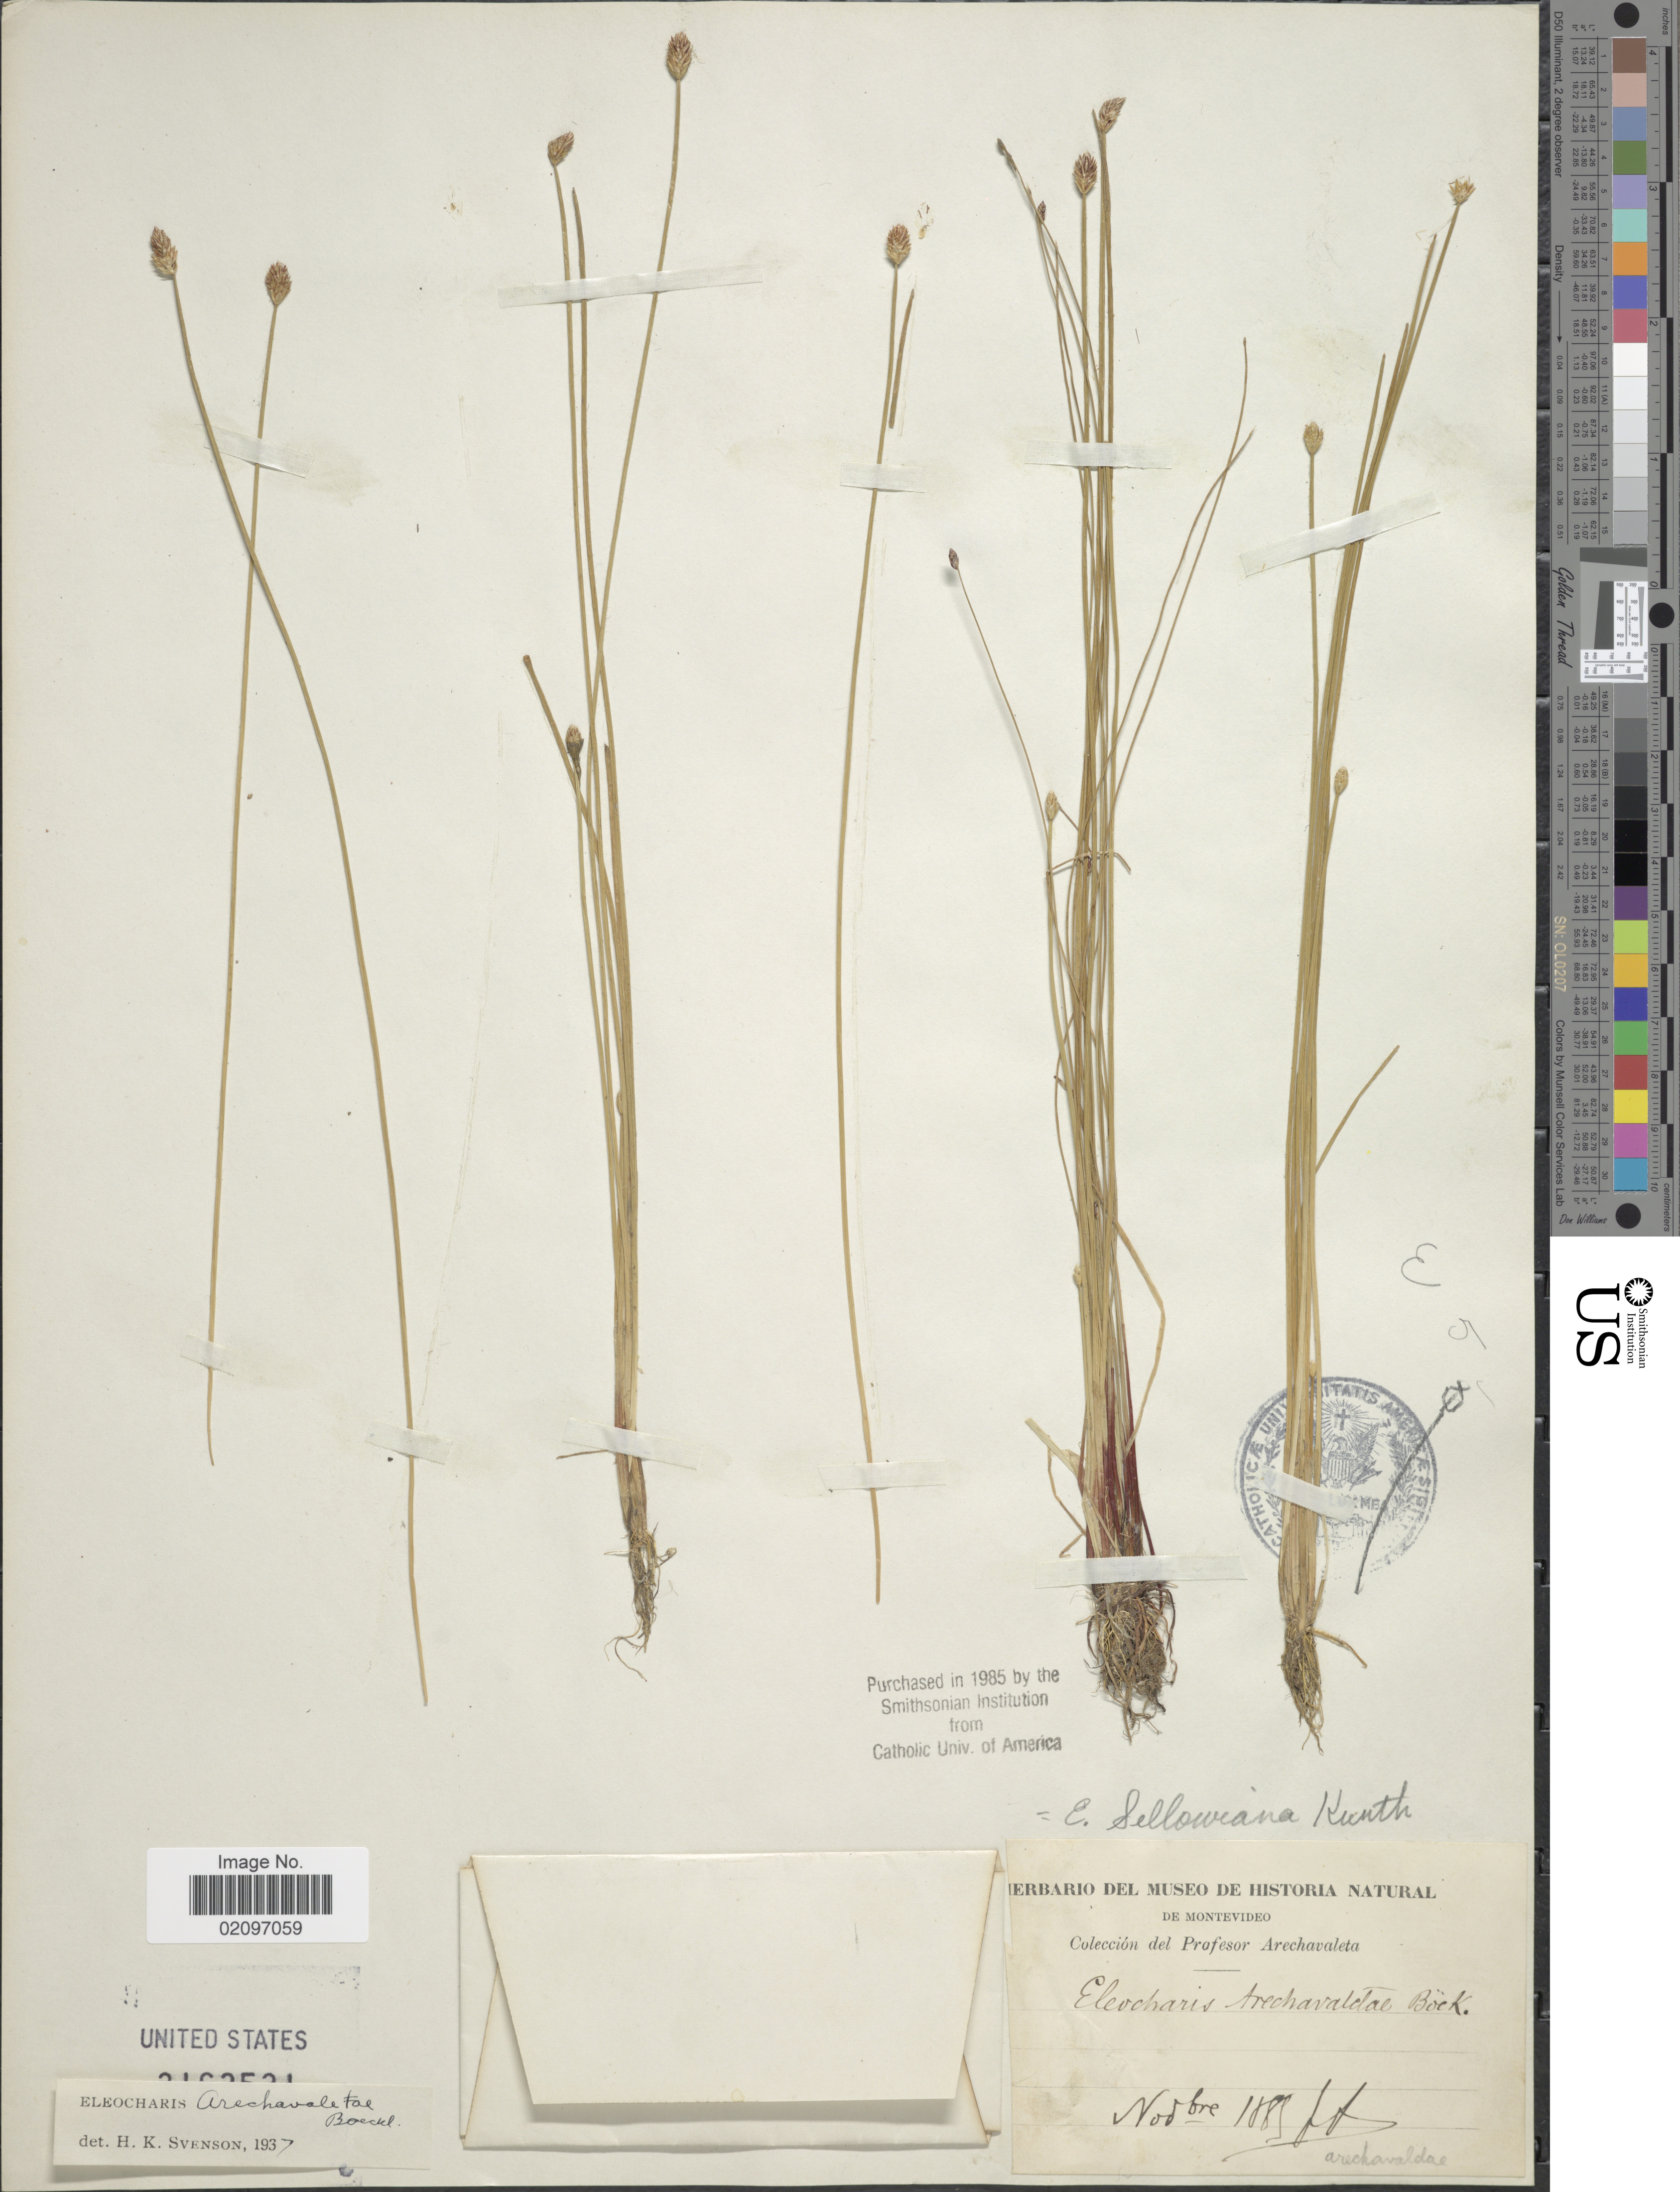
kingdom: Plantae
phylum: Tracheophyta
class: Liliopsida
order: Poales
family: Cyperaceae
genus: Eleocharis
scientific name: Eleocharis sellowiana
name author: Kunth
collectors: J. Arechavaleta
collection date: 1885-11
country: Uruguay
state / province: Montevideo